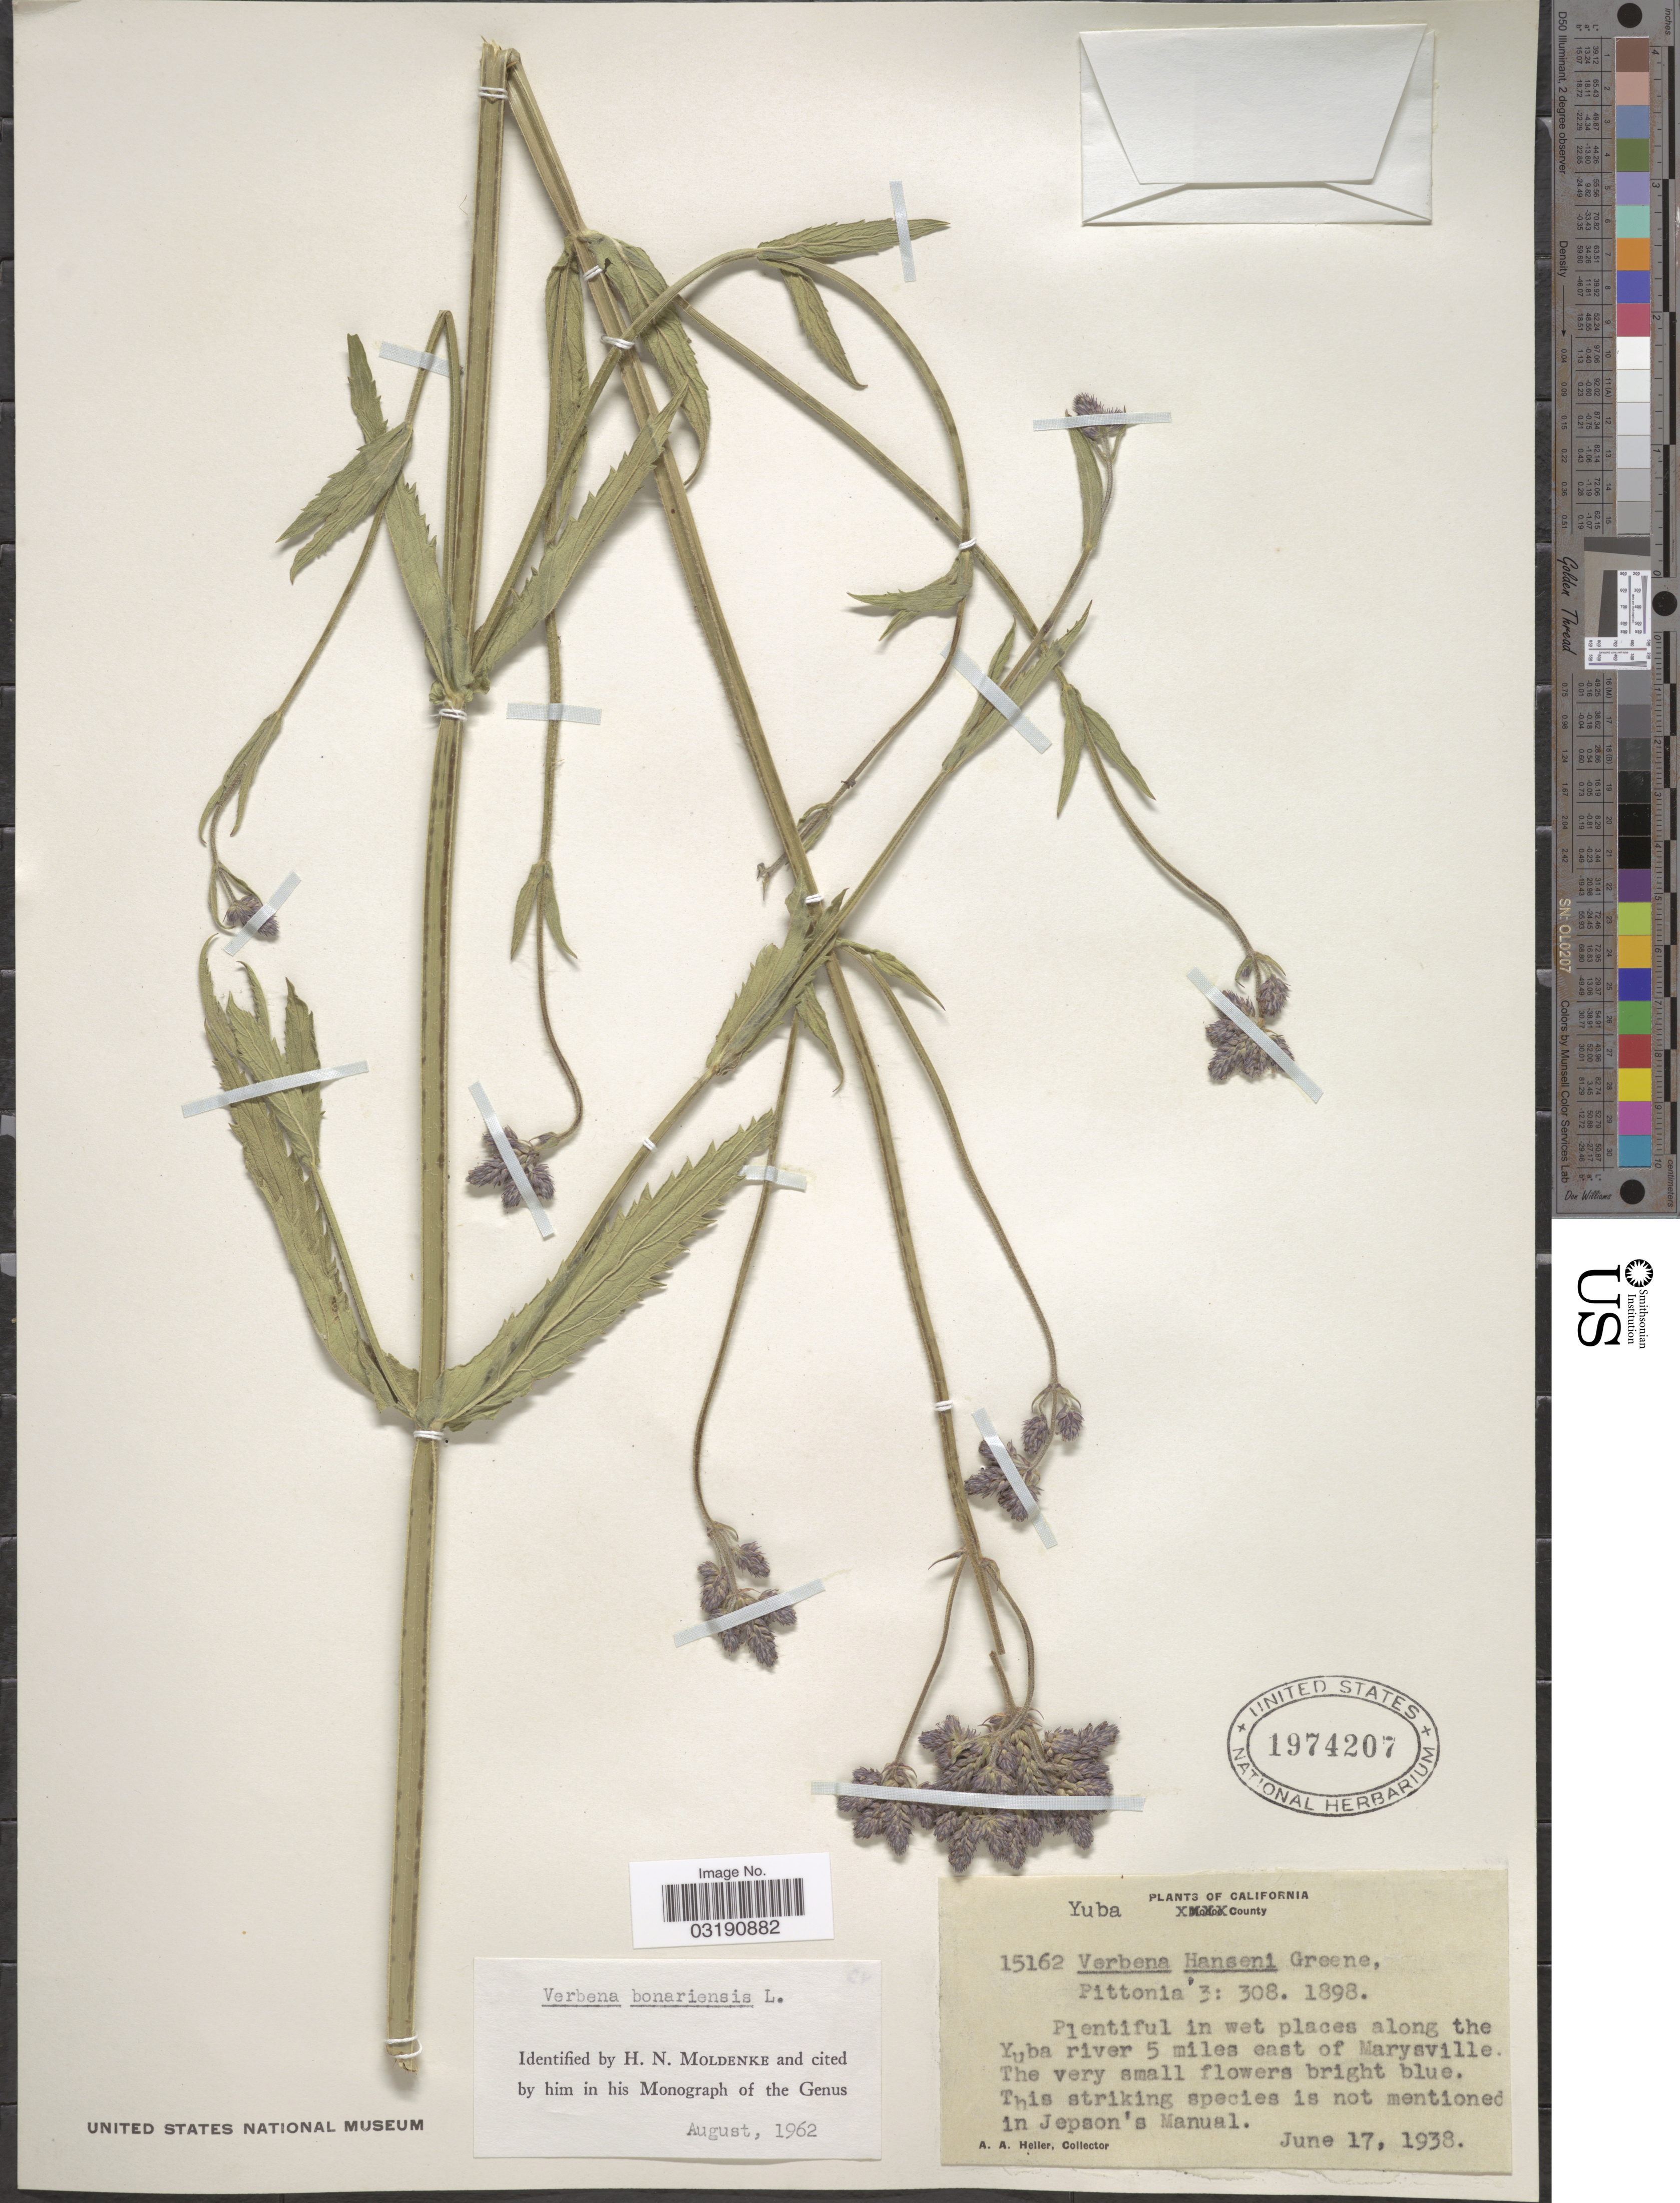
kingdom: Plantae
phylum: Tracheophyta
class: Magnoliopsida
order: Lamiales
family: Verbenaceae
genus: Verbena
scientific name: Verbena bonariensis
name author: L.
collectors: A. A. Heller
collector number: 15162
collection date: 1938-06-17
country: United States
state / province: California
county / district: Yuba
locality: Yuba County. Along the Yuba river 5 miles east of Marysville.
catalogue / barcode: US 1974207